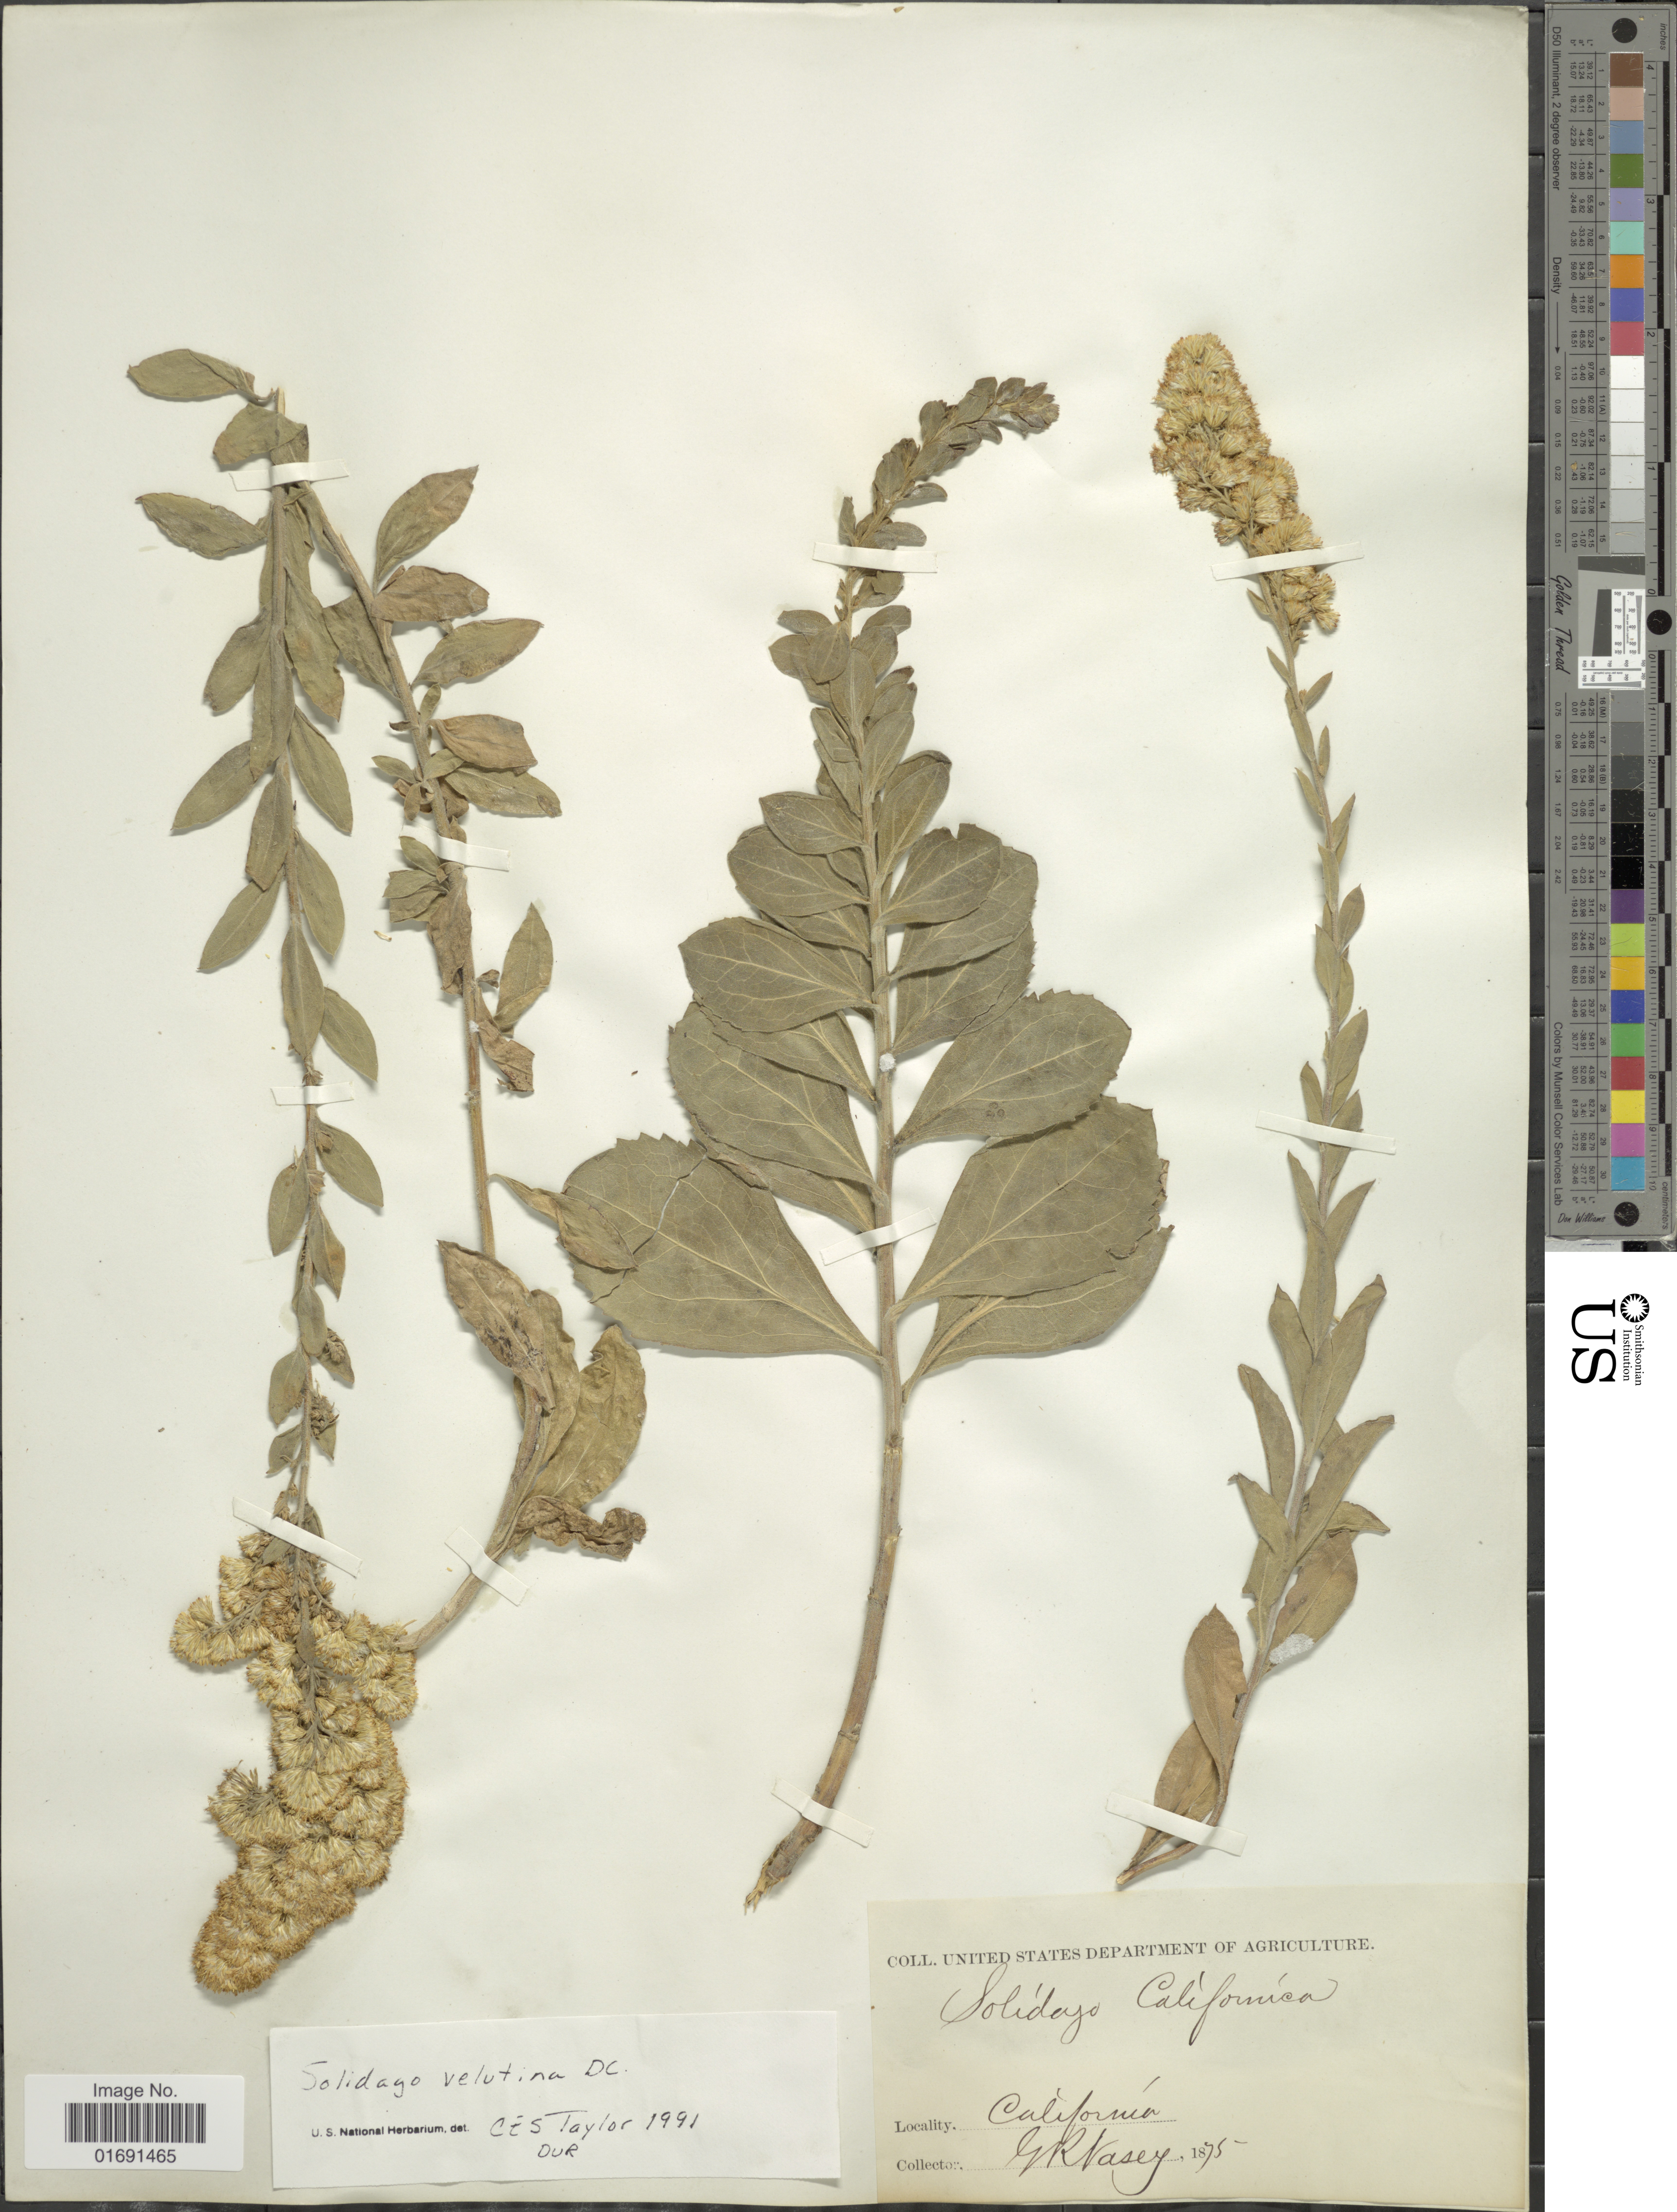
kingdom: Plantae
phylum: Tracheophyta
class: Magnoliopsida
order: Asterales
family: Asteraceae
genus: Solidago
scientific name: Solidago velutina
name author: DC.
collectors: G. R. Vasey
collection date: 1875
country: United States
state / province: California